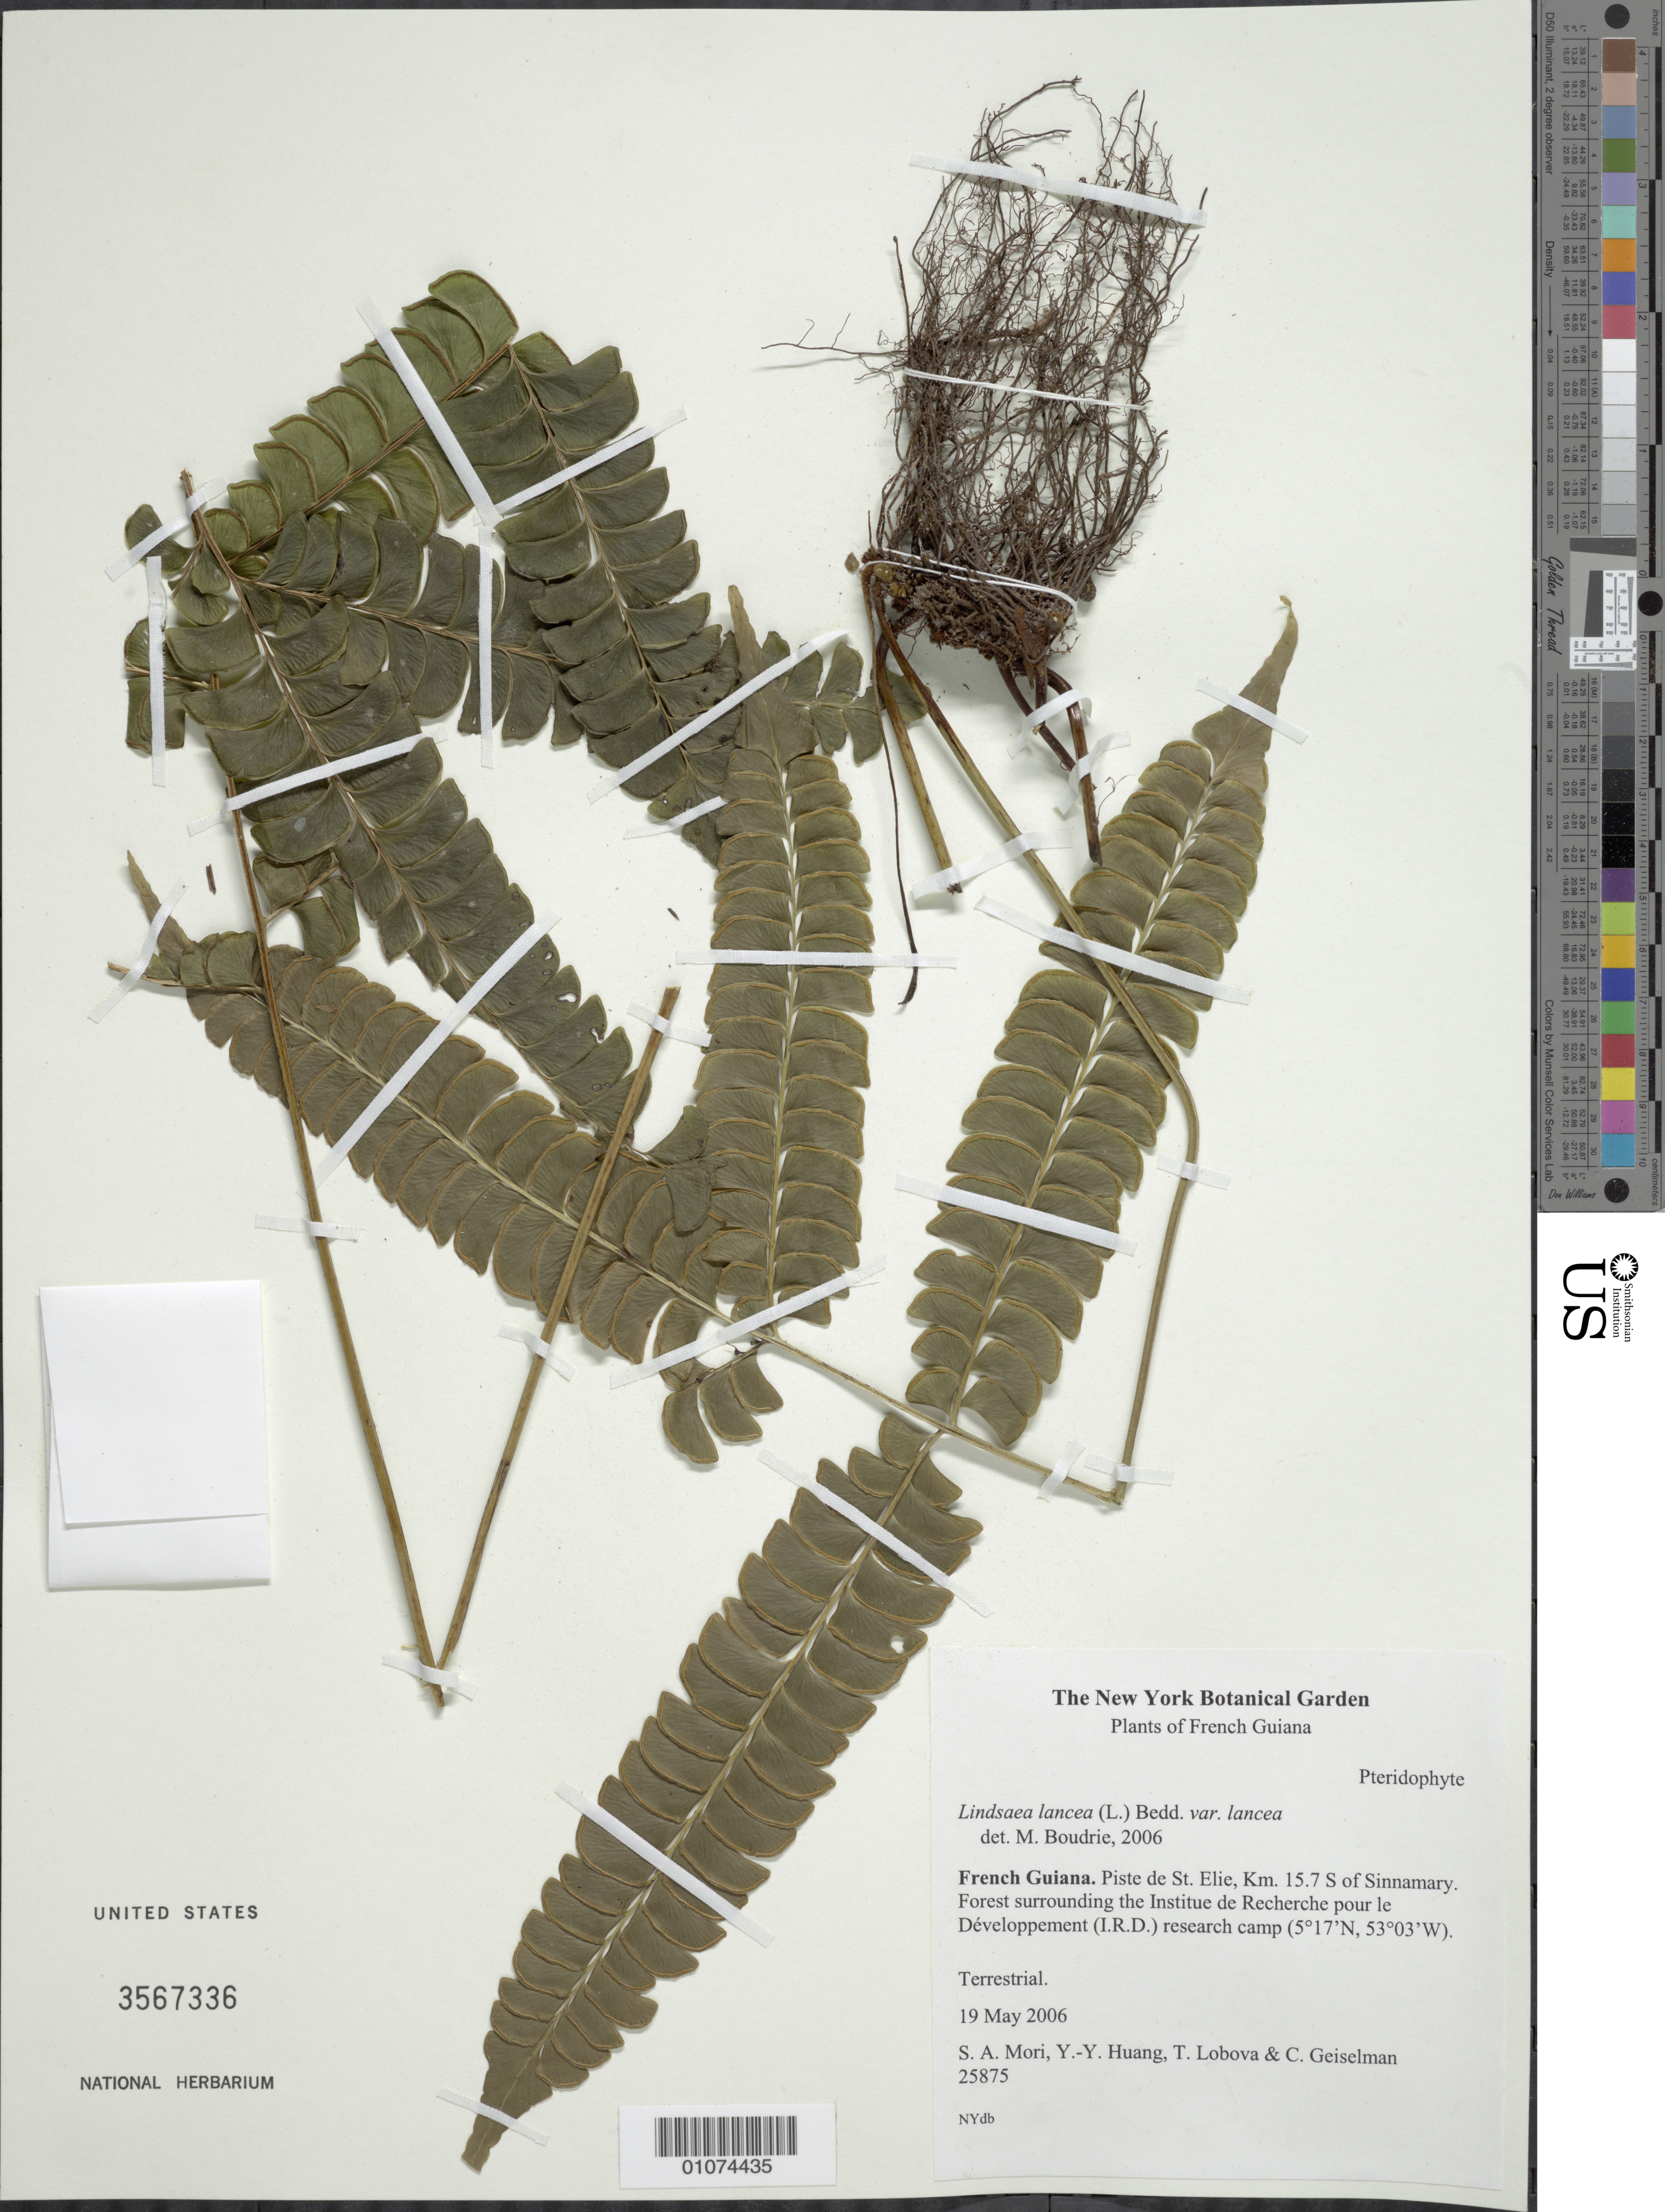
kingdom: Plantae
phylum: Tracheophyta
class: Polypodiopsida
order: Polypodiales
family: Lindsaeaceae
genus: Lindsaea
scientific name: Lindsaea lancea var. lancea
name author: (L.) Bedd.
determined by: Boudrie, M.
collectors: S. Mori, Y. Huang, T. Lobova & C. Geiselman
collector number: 25875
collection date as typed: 19-May-06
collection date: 2006-05-19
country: French Guiana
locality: Piste de St. Elie, Km. 15.7 S of Sinnamary. Forest surrounding the Institute de Recherche pour le Developpement (I.R.D.) research camp.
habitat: Terrestrial.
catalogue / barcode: US 3567336